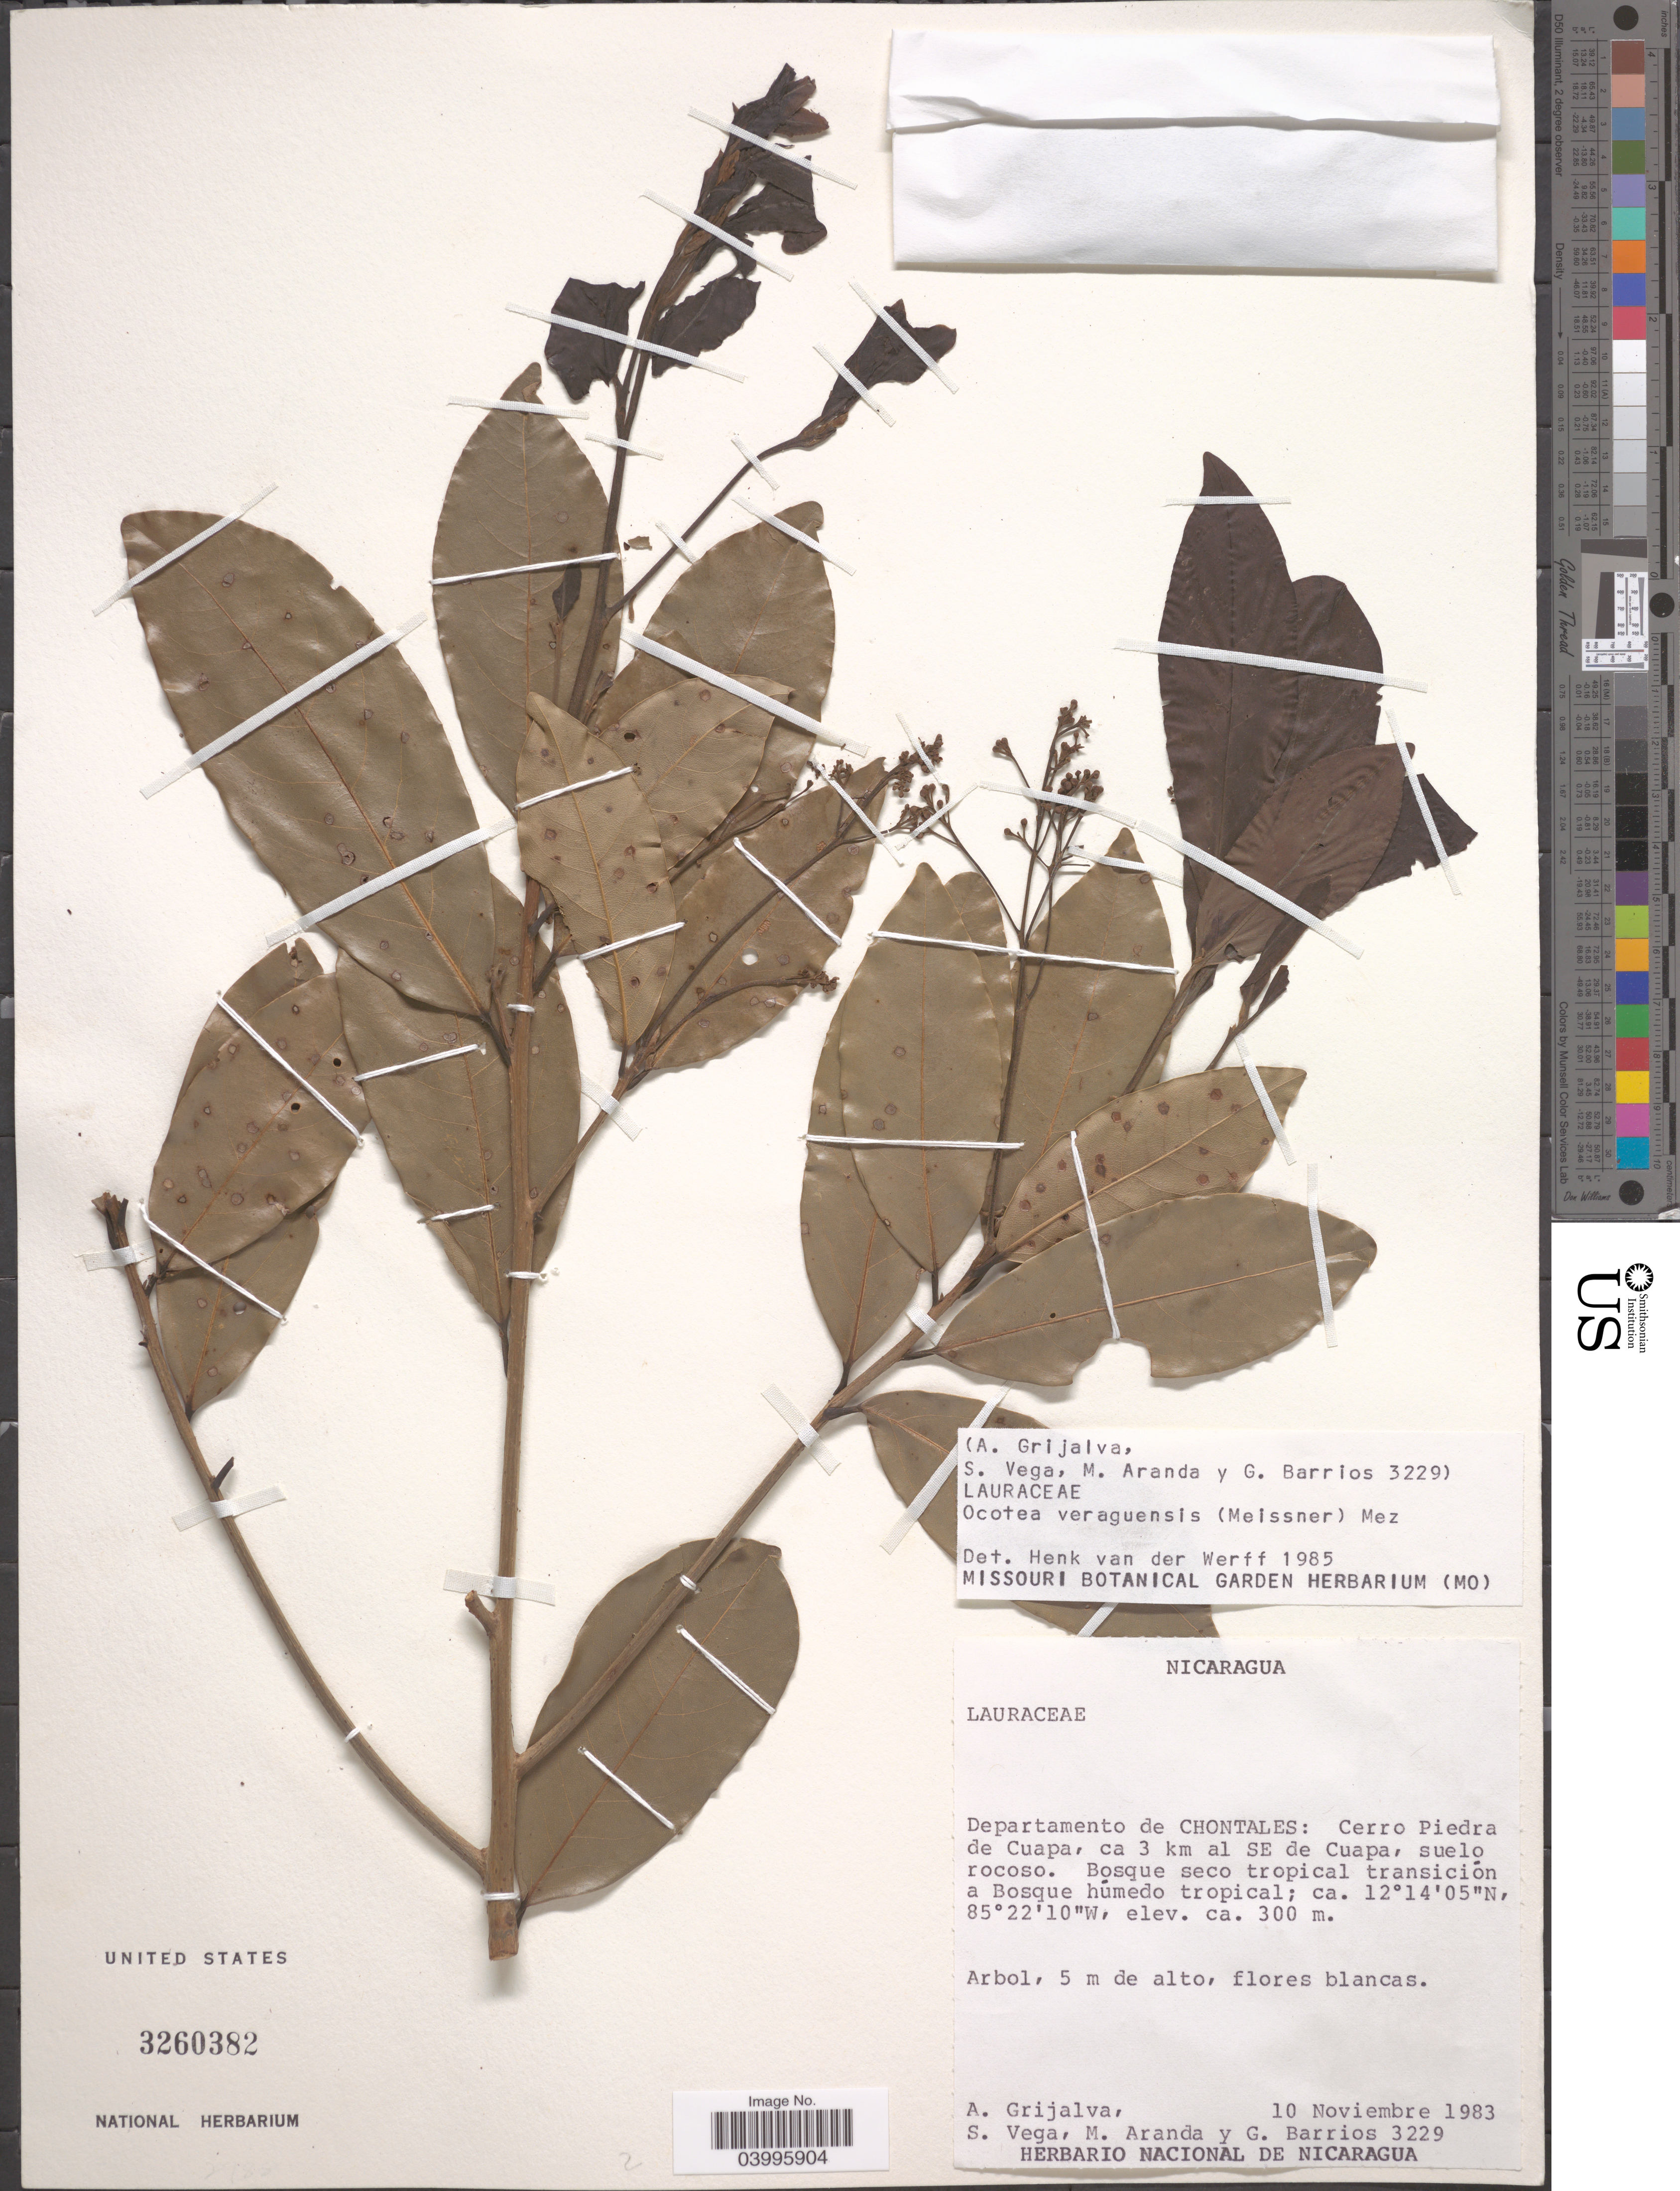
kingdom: Plantae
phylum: Tracheophyta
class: Magnoliopsida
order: Laurales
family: Lauraceae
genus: Ocotea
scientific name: Ocotea veraguensis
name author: (Meisn.) Mez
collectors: A. Grijalva, S. Vega, M. Aranda & G. Barrios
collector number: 3229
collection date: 1983-11-10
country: Nicaragua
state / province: Chontales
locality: Departamento de Chontales: Cerro Piedra de Cuapa, ca 3 km al SE de Cuapa, suelo rocoso.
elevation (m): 300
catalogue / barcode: US 3260382